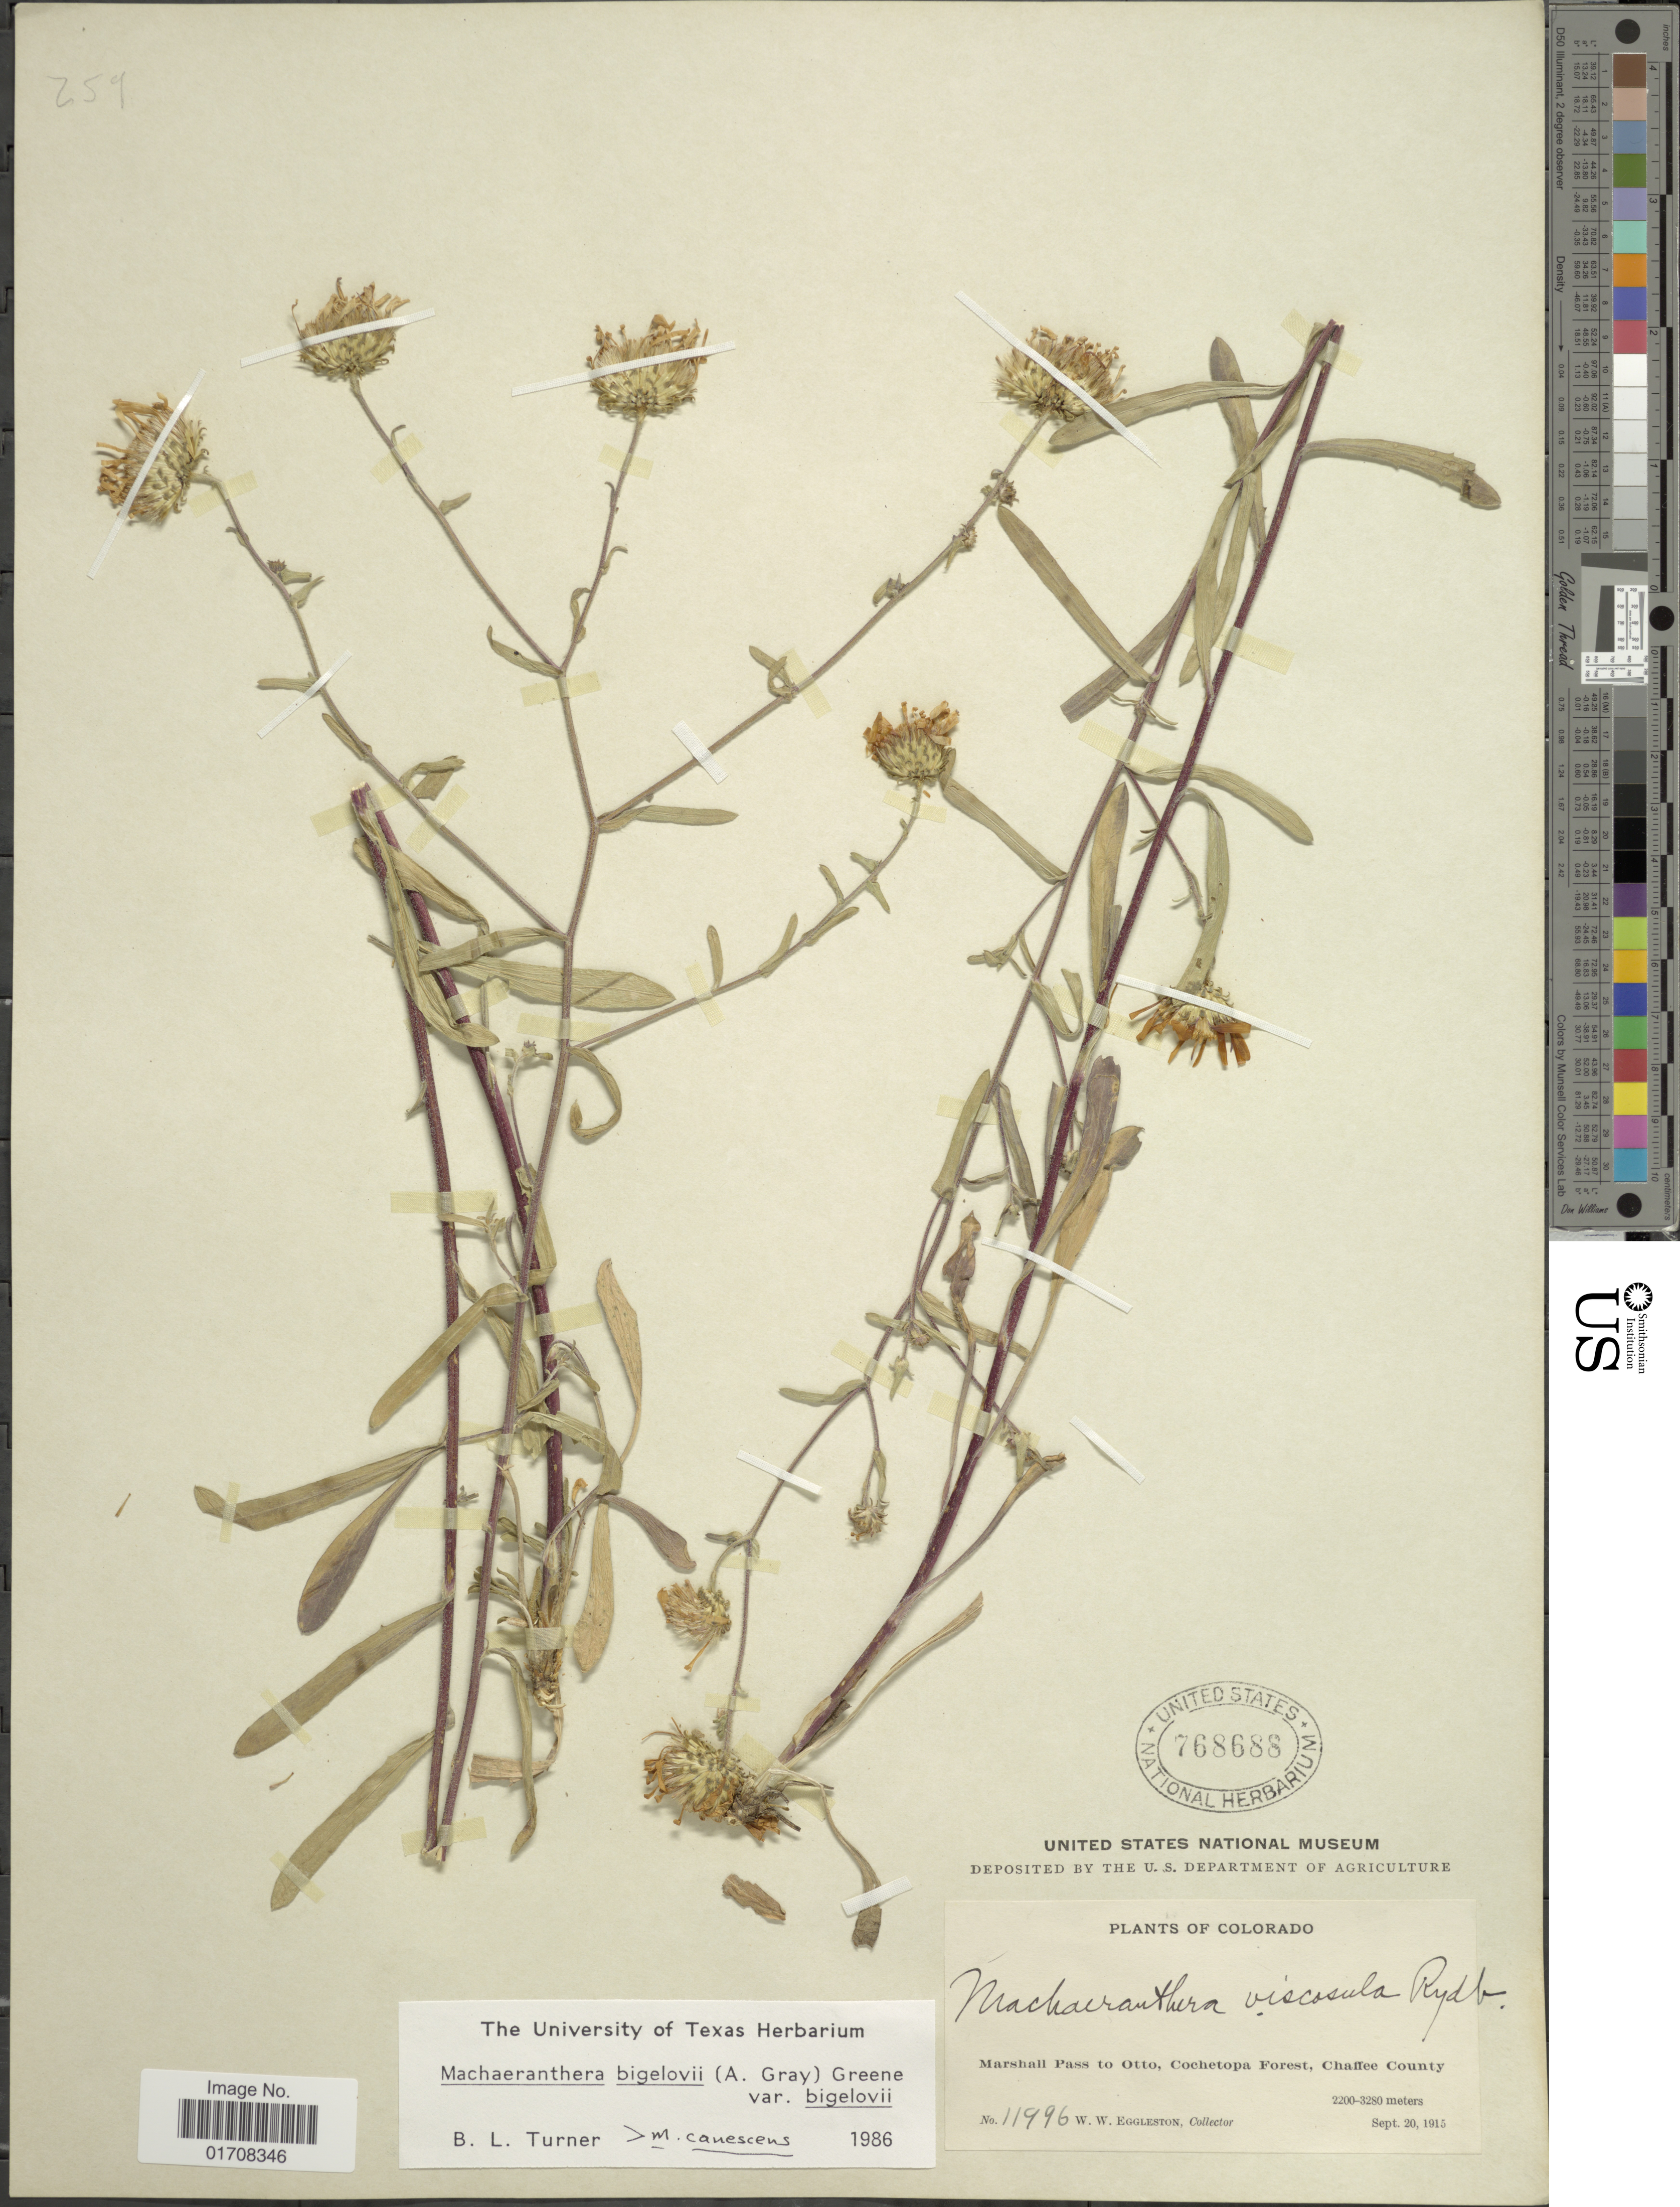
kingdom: Plantae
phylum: Tracheophyta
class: Magnoliopsida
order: Asterales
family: Asteraceae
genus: Machaeranthera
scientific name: Machaeranthera bigelovii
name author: (A. Gray) Greene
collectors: W. W. Eggleston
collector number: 11996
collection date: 1915-09-20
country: United States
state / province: Colorado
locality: Marshall Pass to Otto, Cochetopa Forest, Chaffee County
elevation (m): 2200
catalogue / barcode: US 768688